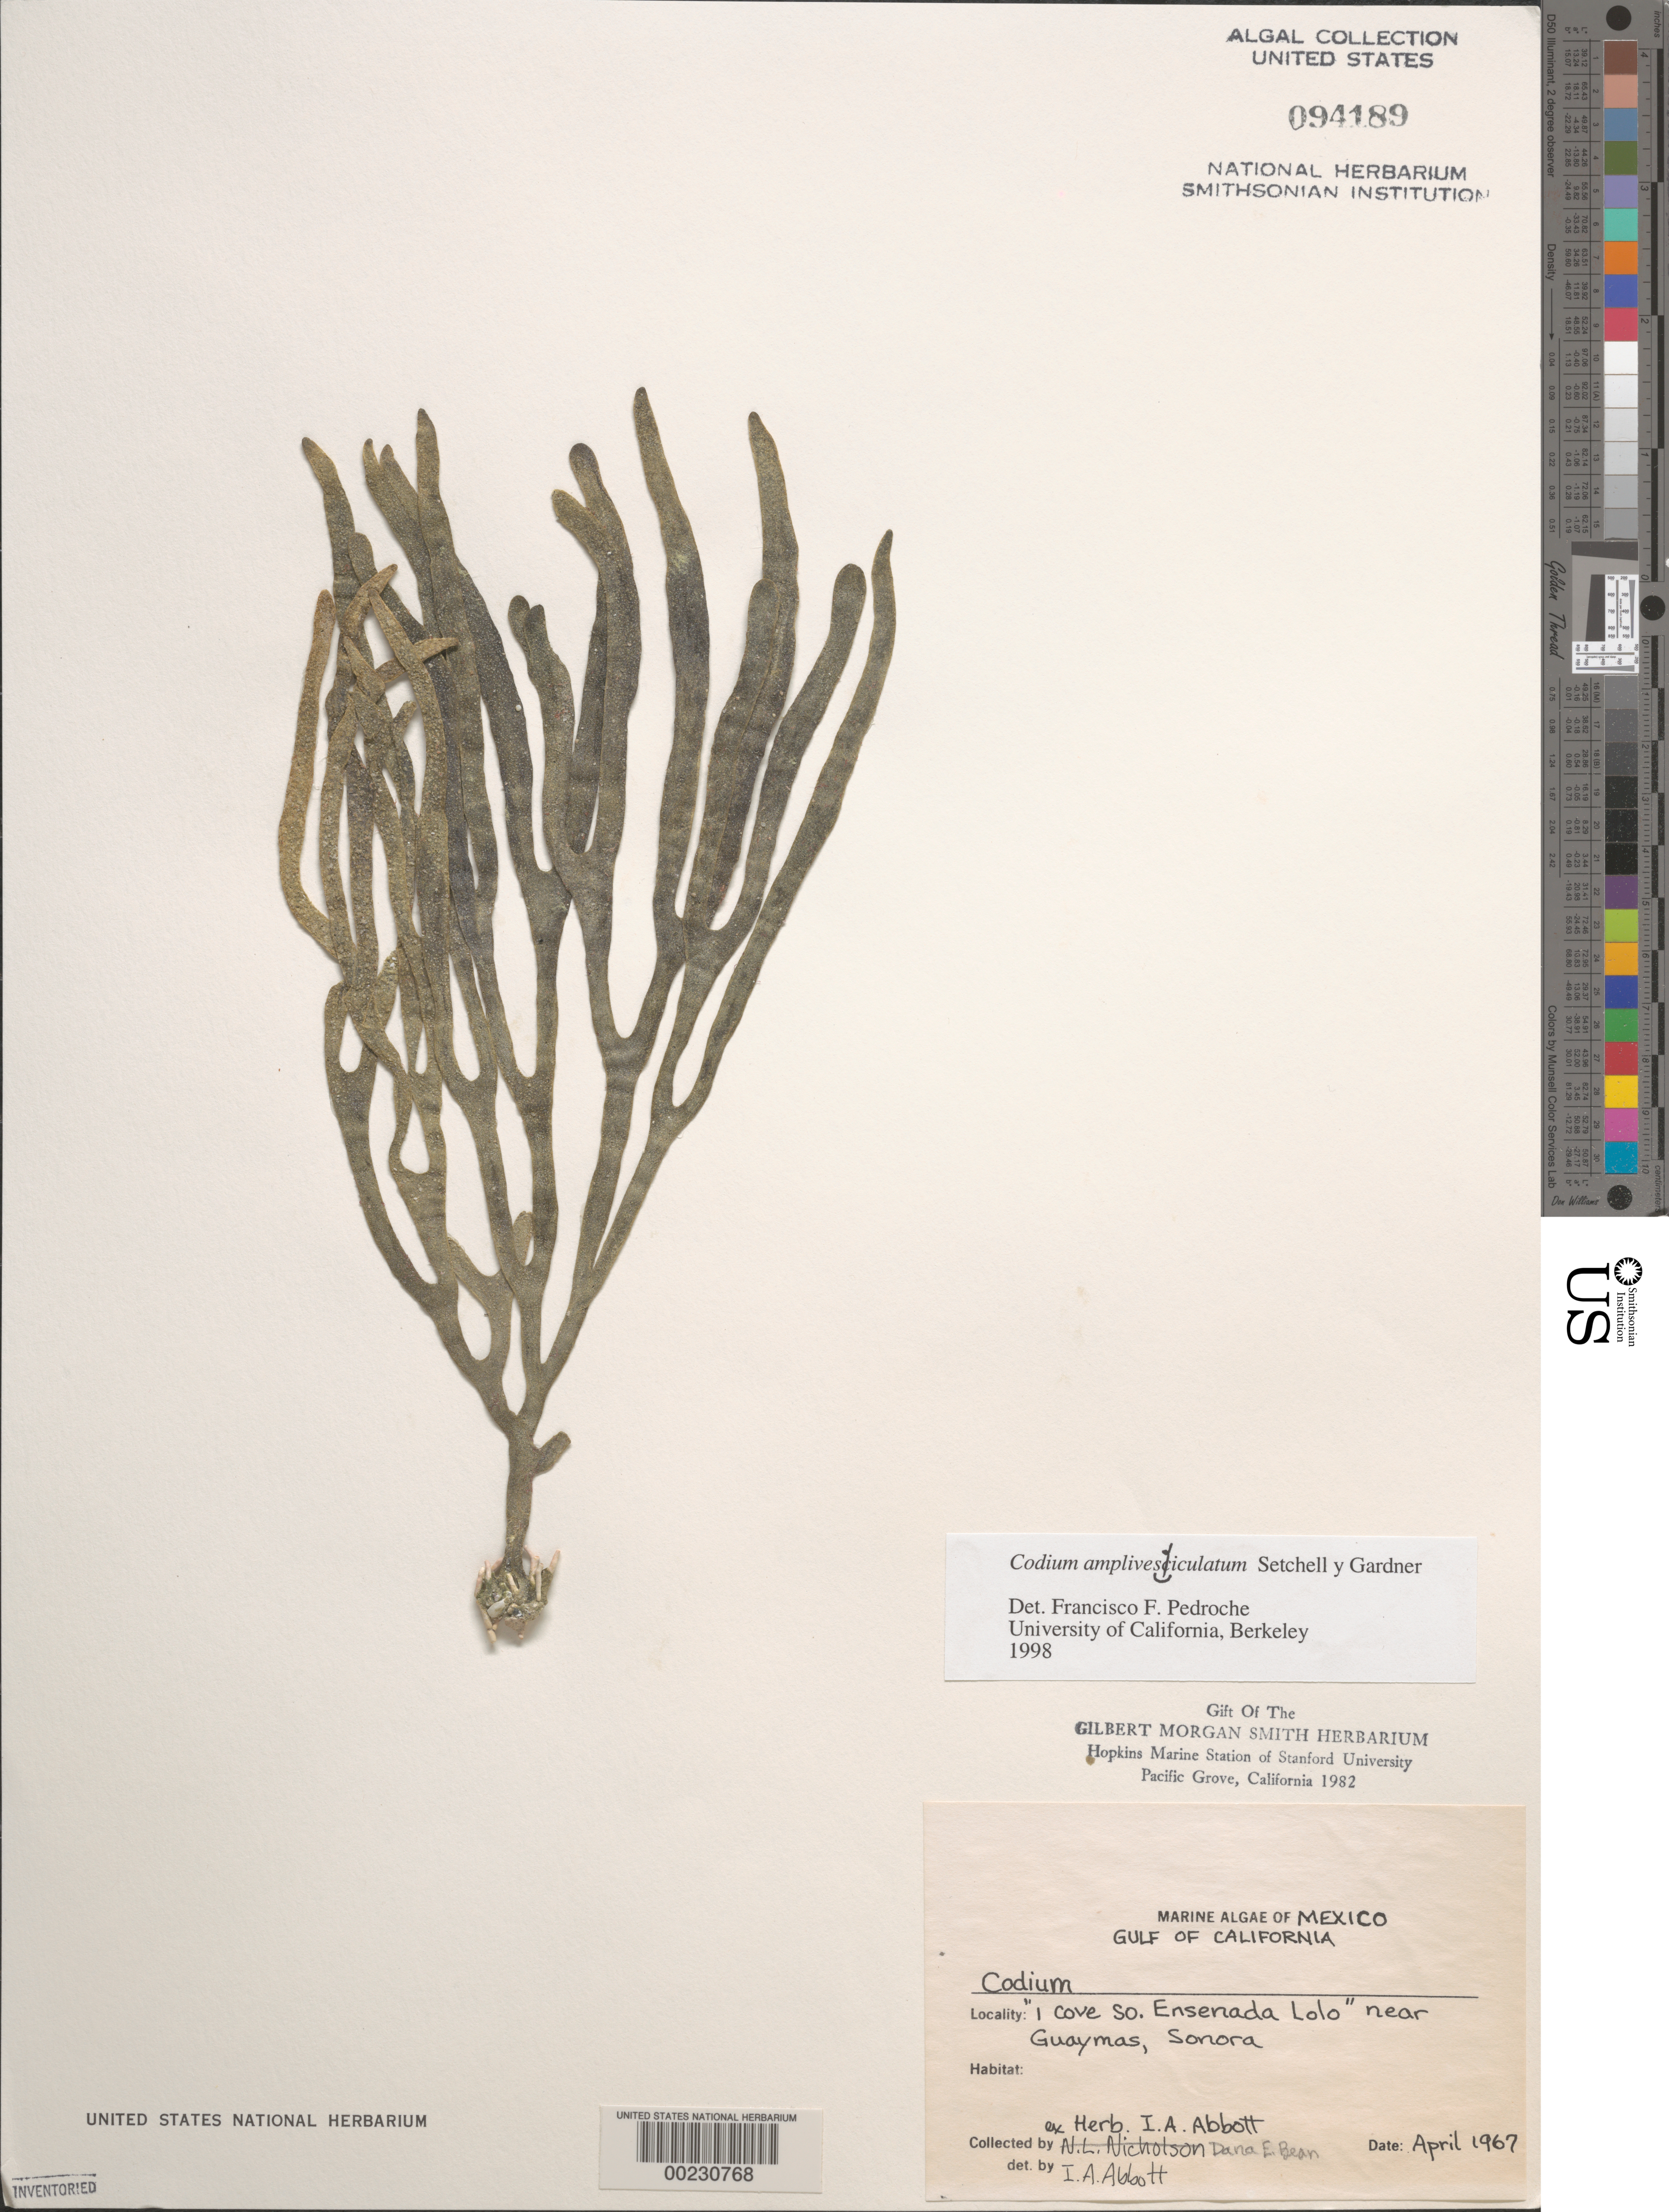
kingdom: Plantae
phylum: Chlorophyta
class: Ulvophyceae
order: Bryopsidales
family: Codiaceae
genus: Codium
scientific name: Codium amplivesiculatum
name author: Setch. & N.L. Gardner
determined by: Pedroche, F. F.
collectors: D. Bean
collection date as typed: Apr 1967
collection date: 1967-04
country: Mexico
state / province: Sonora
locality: Ensenada Lolo near Guaymas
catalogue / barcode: US 94189